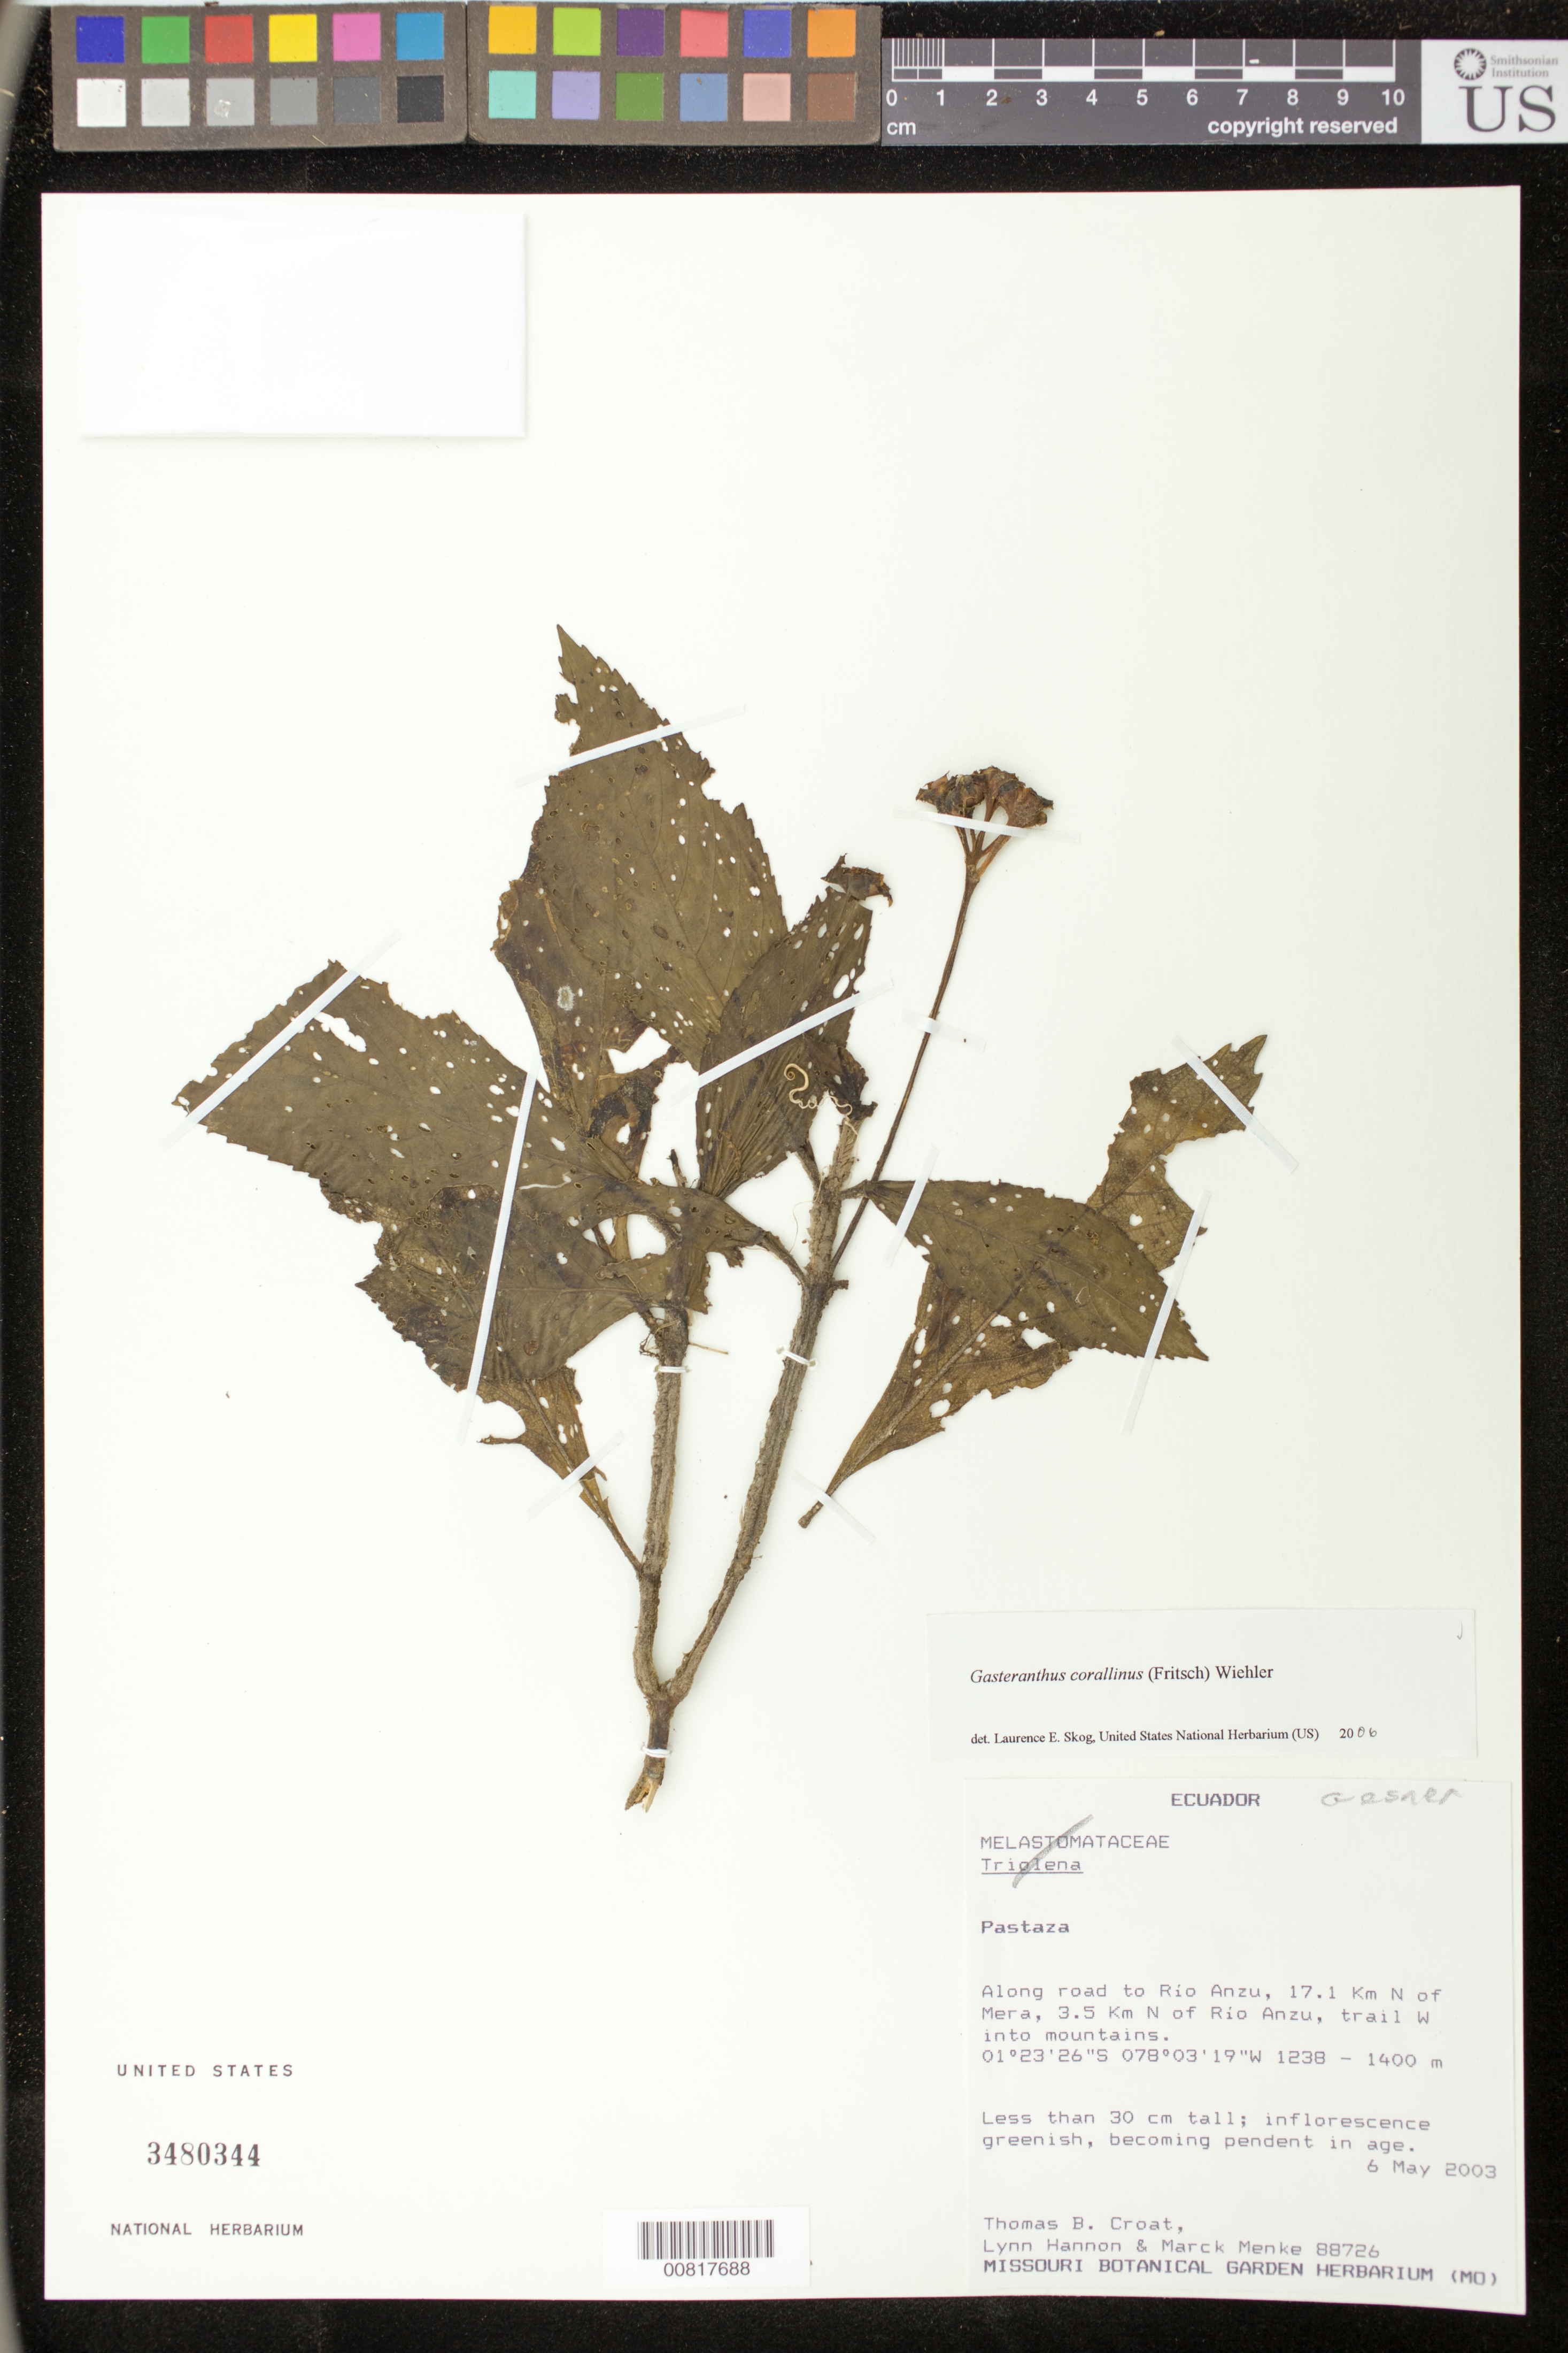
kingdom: Plantae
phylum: Tracheophyta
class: Magnoliopsida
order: Lamiales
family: Gesneriaceae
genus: Gasteranthus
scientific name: Gasteranthus corallinus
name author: (Fritsch) Wiehler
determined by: Skog, Laurence E.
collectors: T. B. Croat, L. Hannon & M. Menke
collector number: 88726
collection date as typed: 06 May 2003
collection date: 2003-05-06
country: Ecuador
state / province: Pastaza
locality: Along road to Rio Anzu, 17.1 km N of Mera, 3.5 km N of Rio Anzu, trail W into mountains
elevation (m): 1238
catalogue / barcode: US 3480344